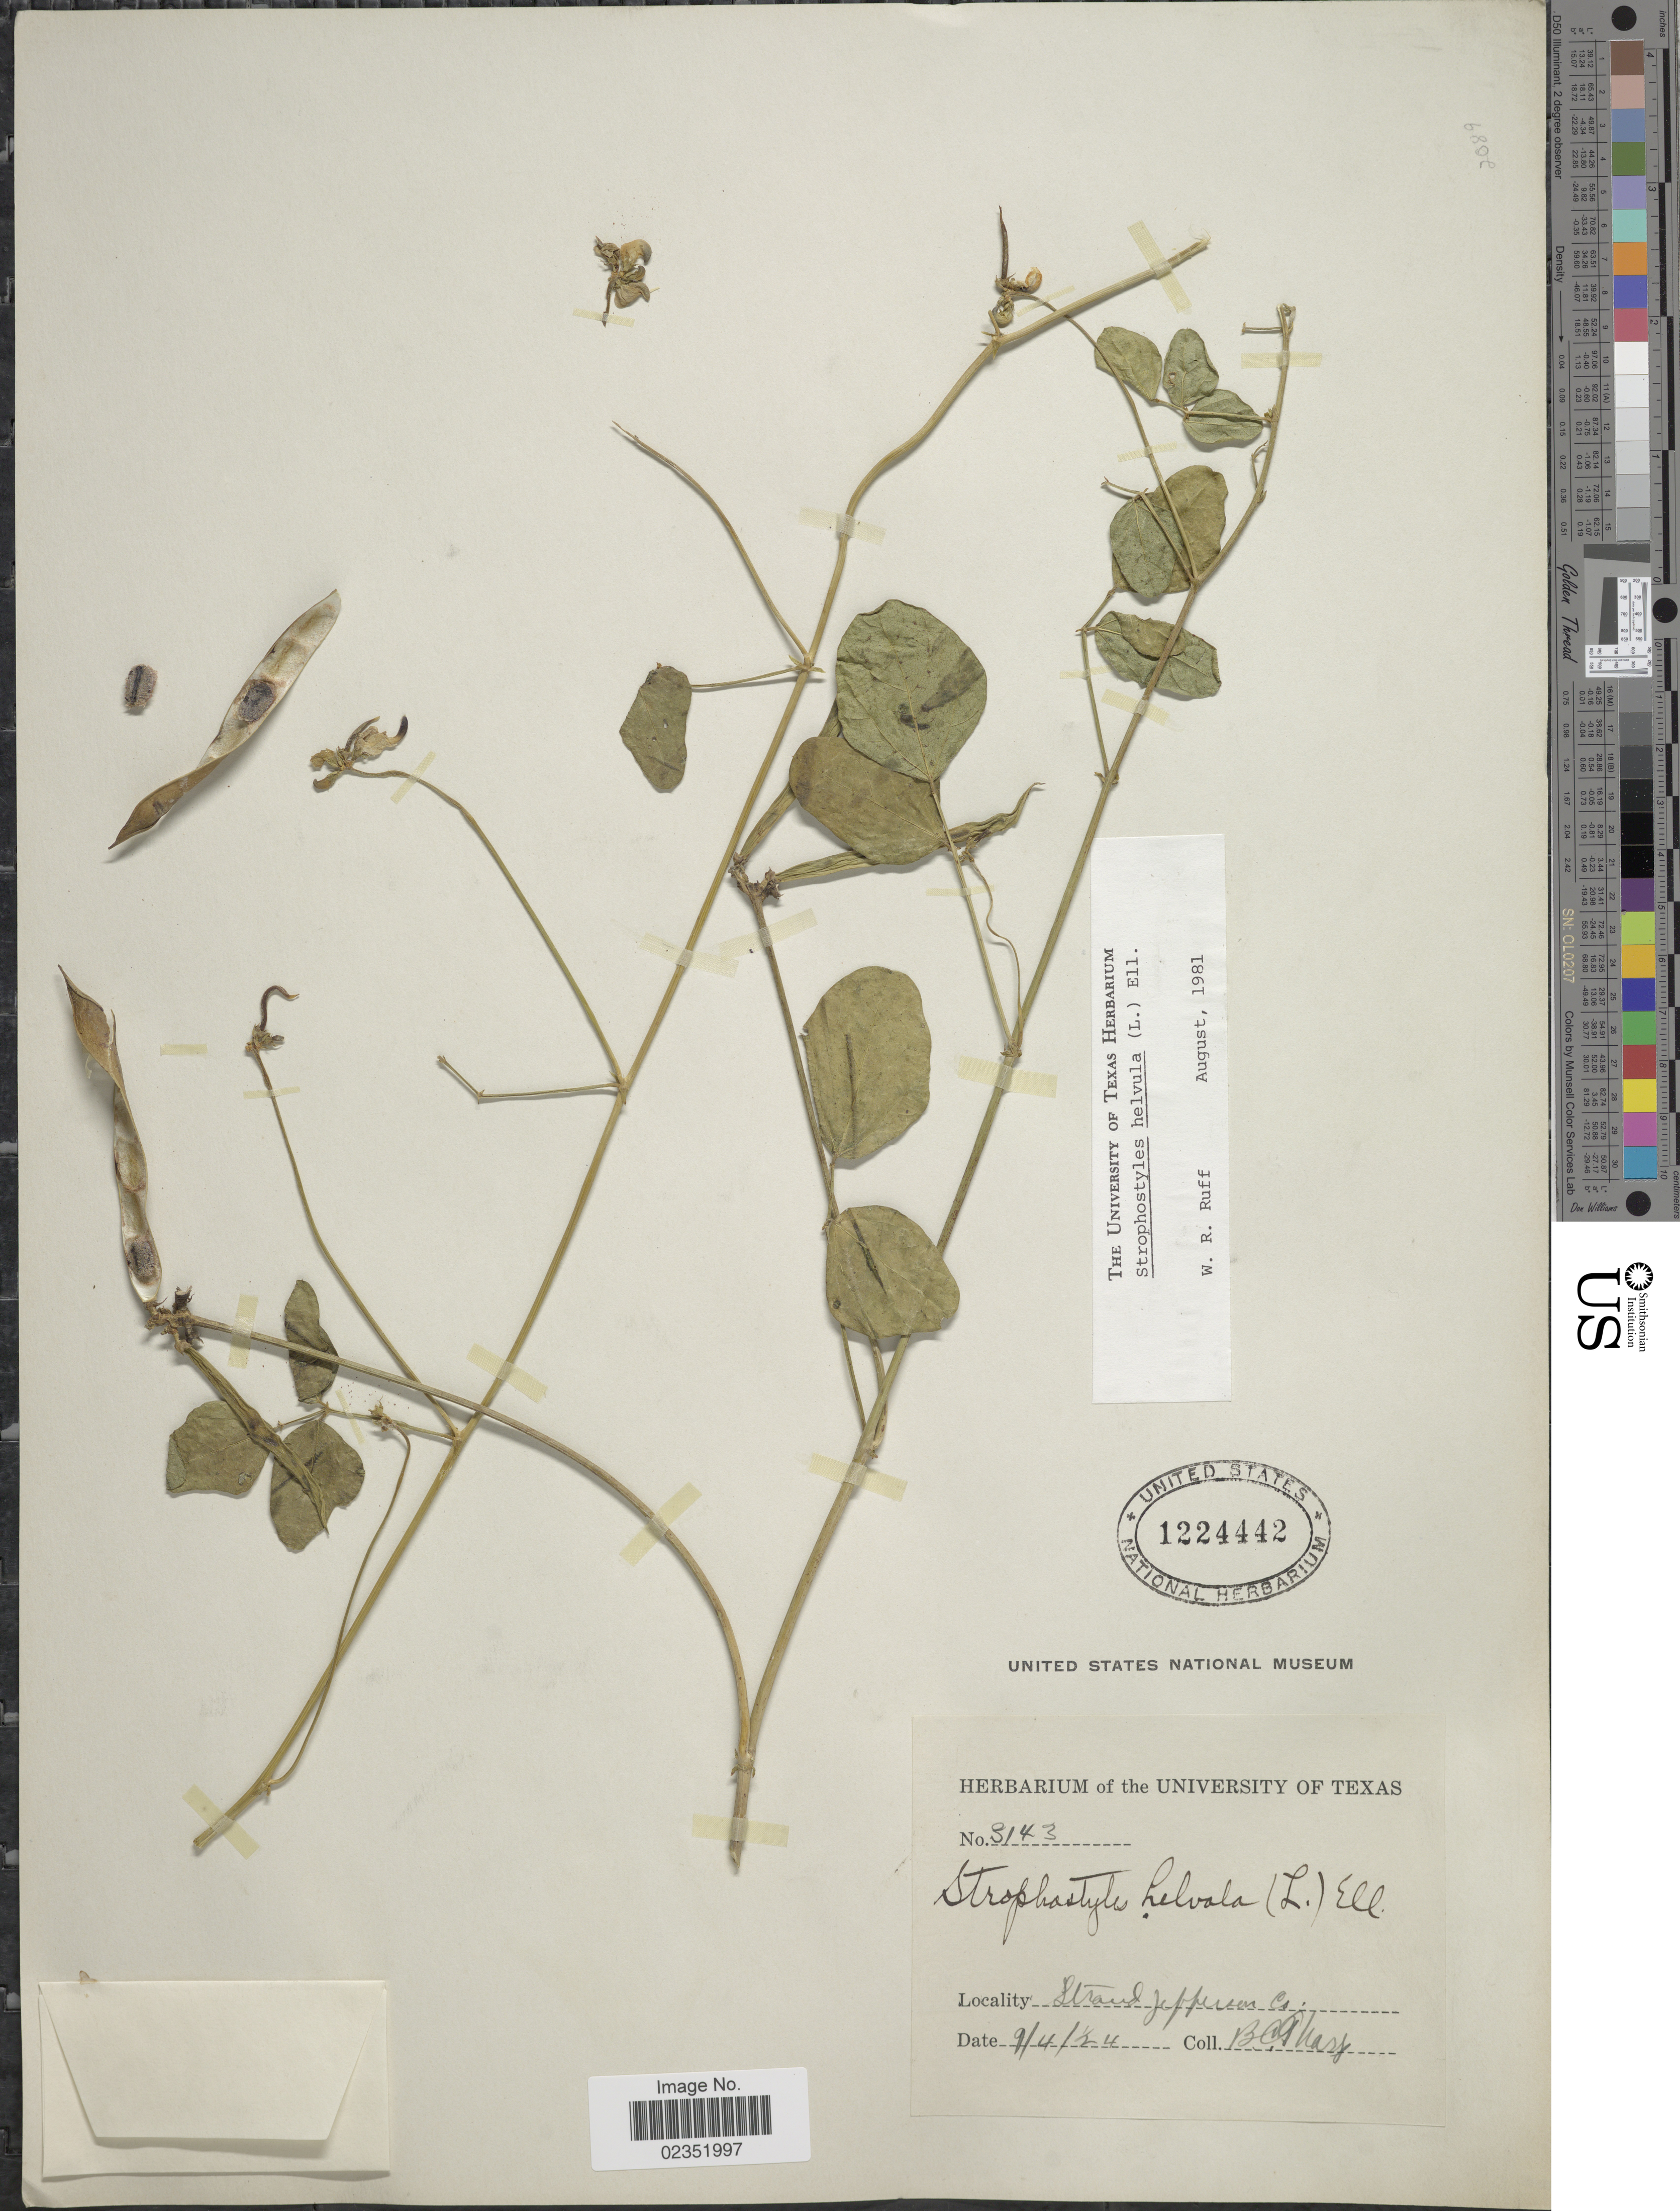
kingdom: Plantae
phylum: Tracheophyta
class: Magnoliopsida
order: Fabales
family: Fabaceae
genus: Strophostyles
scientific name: Strophostyles helvola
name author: (L.) Elliott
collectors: B. C. Tharp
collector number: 3143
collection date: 1924-09-04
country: United States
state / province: Texas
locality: Strand Jefferson Co.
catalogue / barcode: US 124442